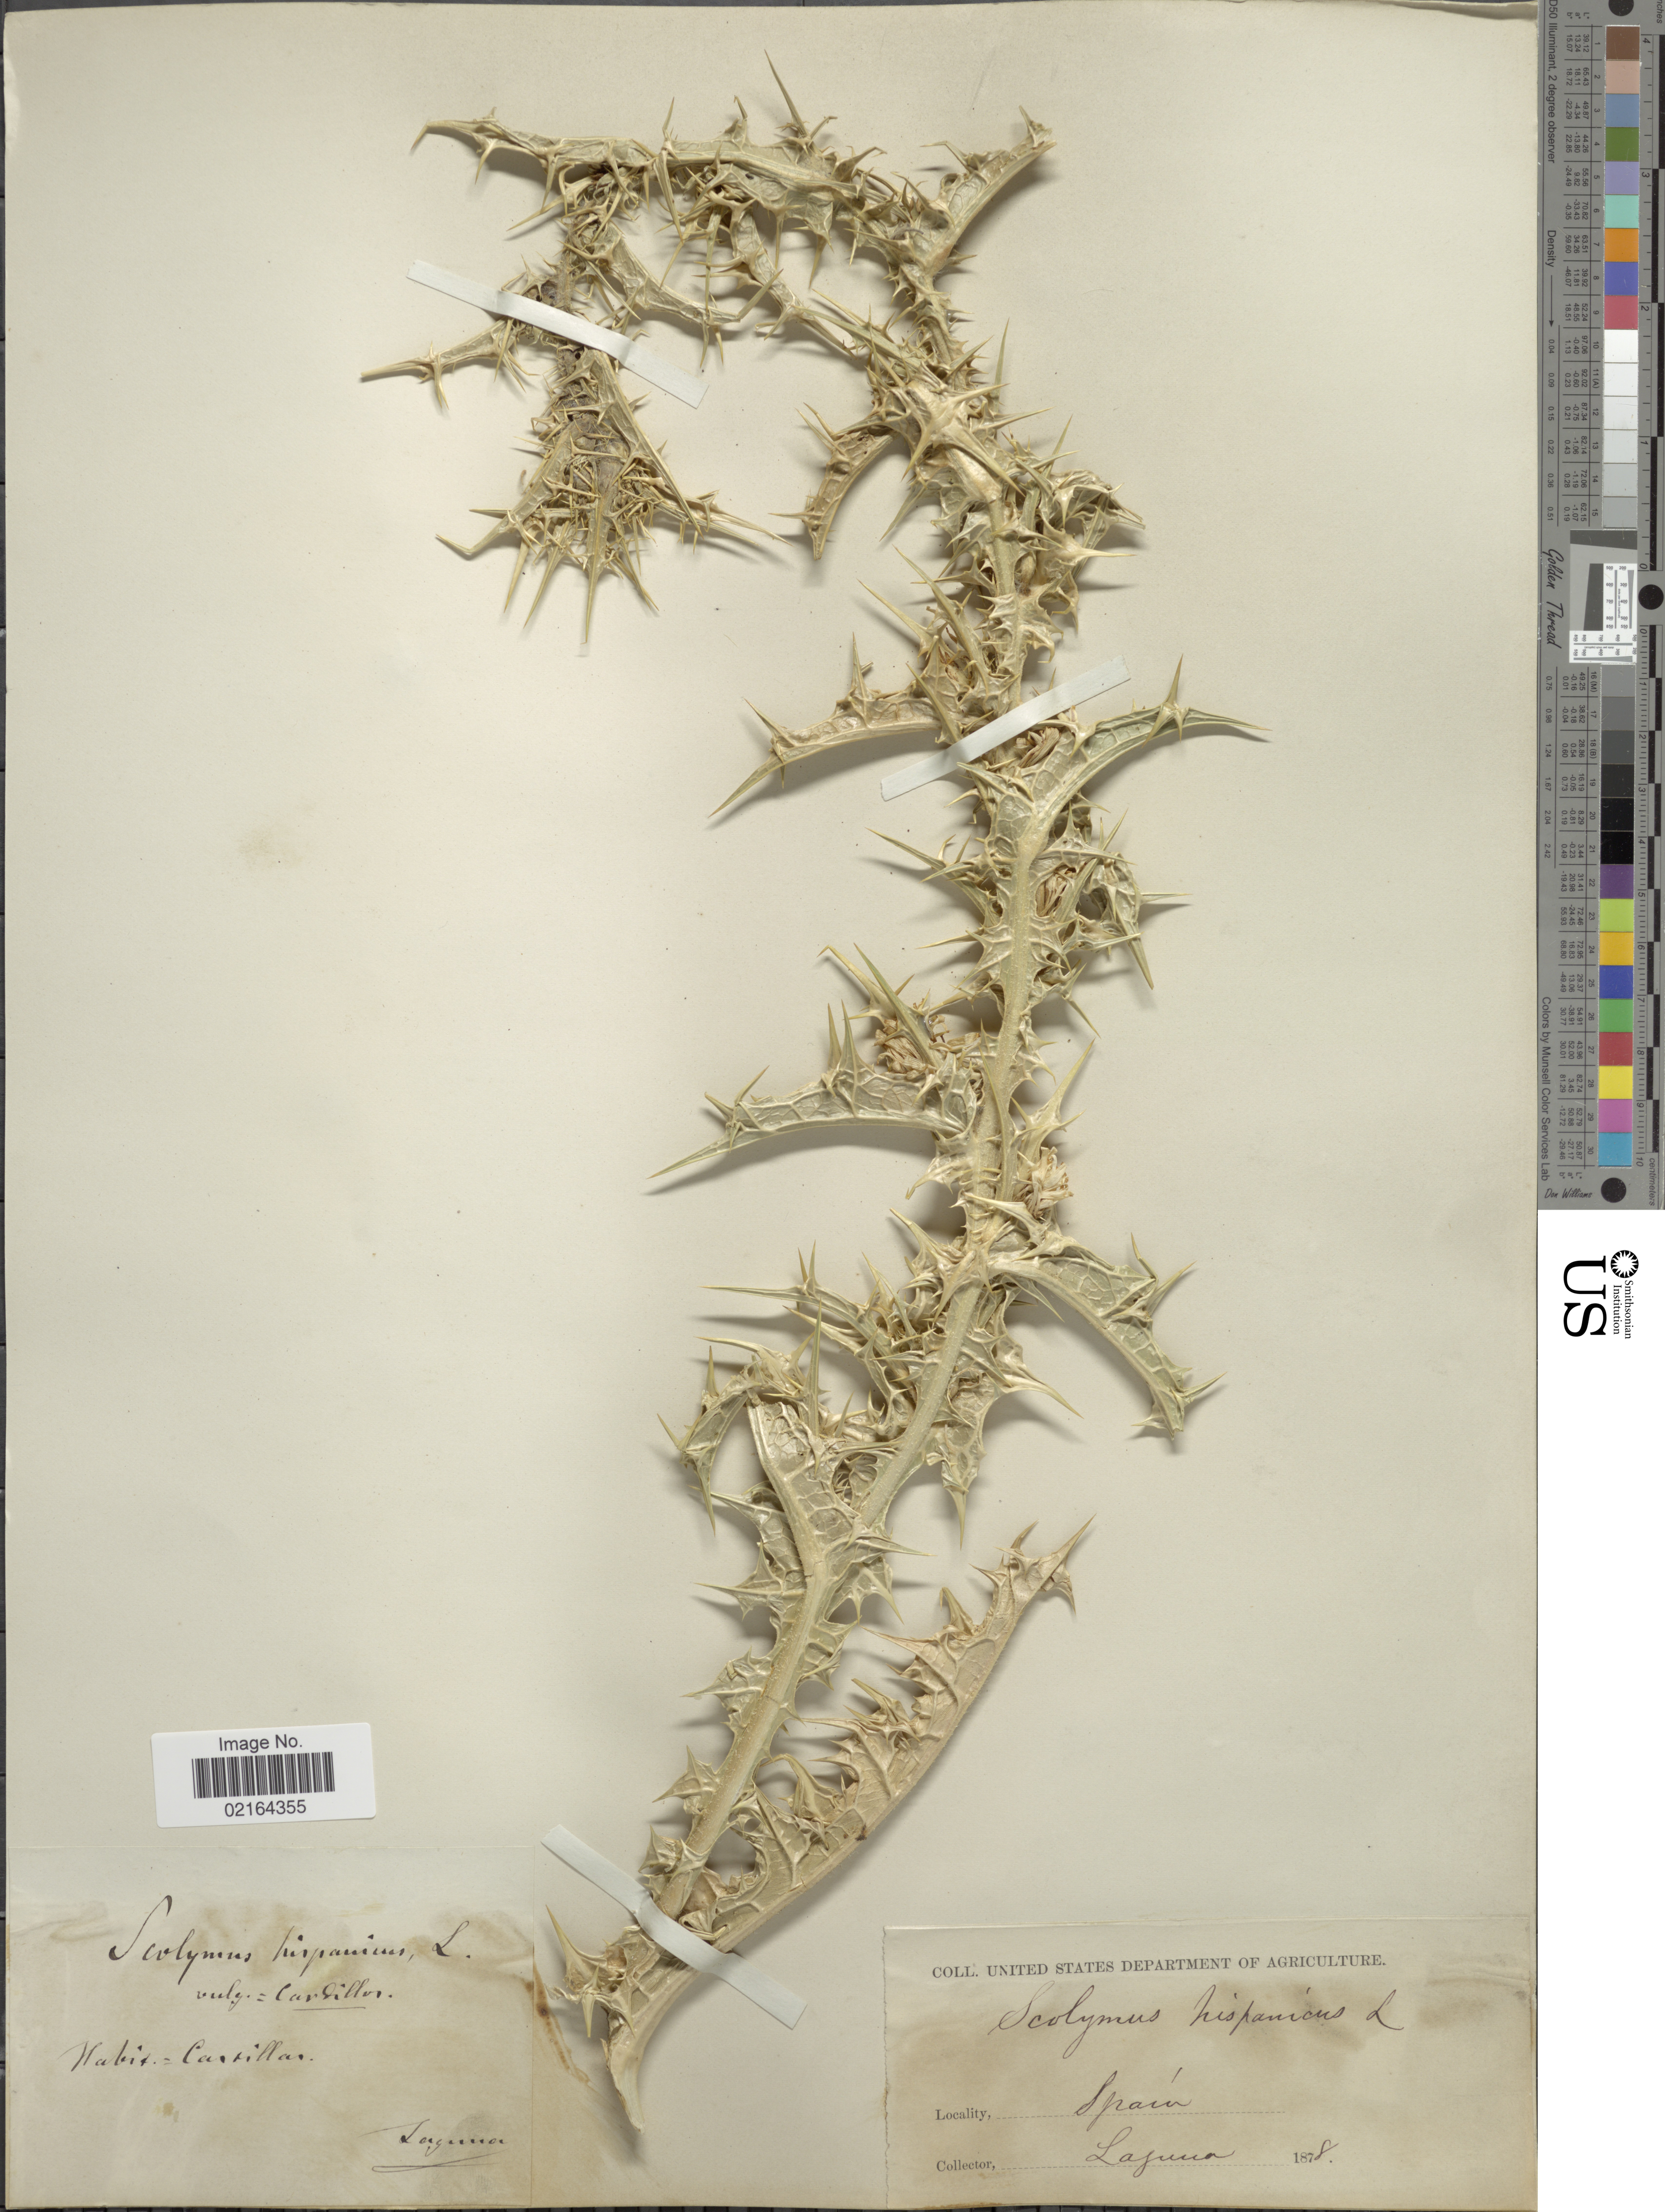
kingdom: Plantae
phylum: Tracheophyta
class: Magnoliopsida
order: Asterales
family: Asteraceae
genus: Scolymus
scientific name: Scolymus hispanicus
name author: L.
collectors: -. Laguna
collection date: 1878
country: Spain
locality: Castillas